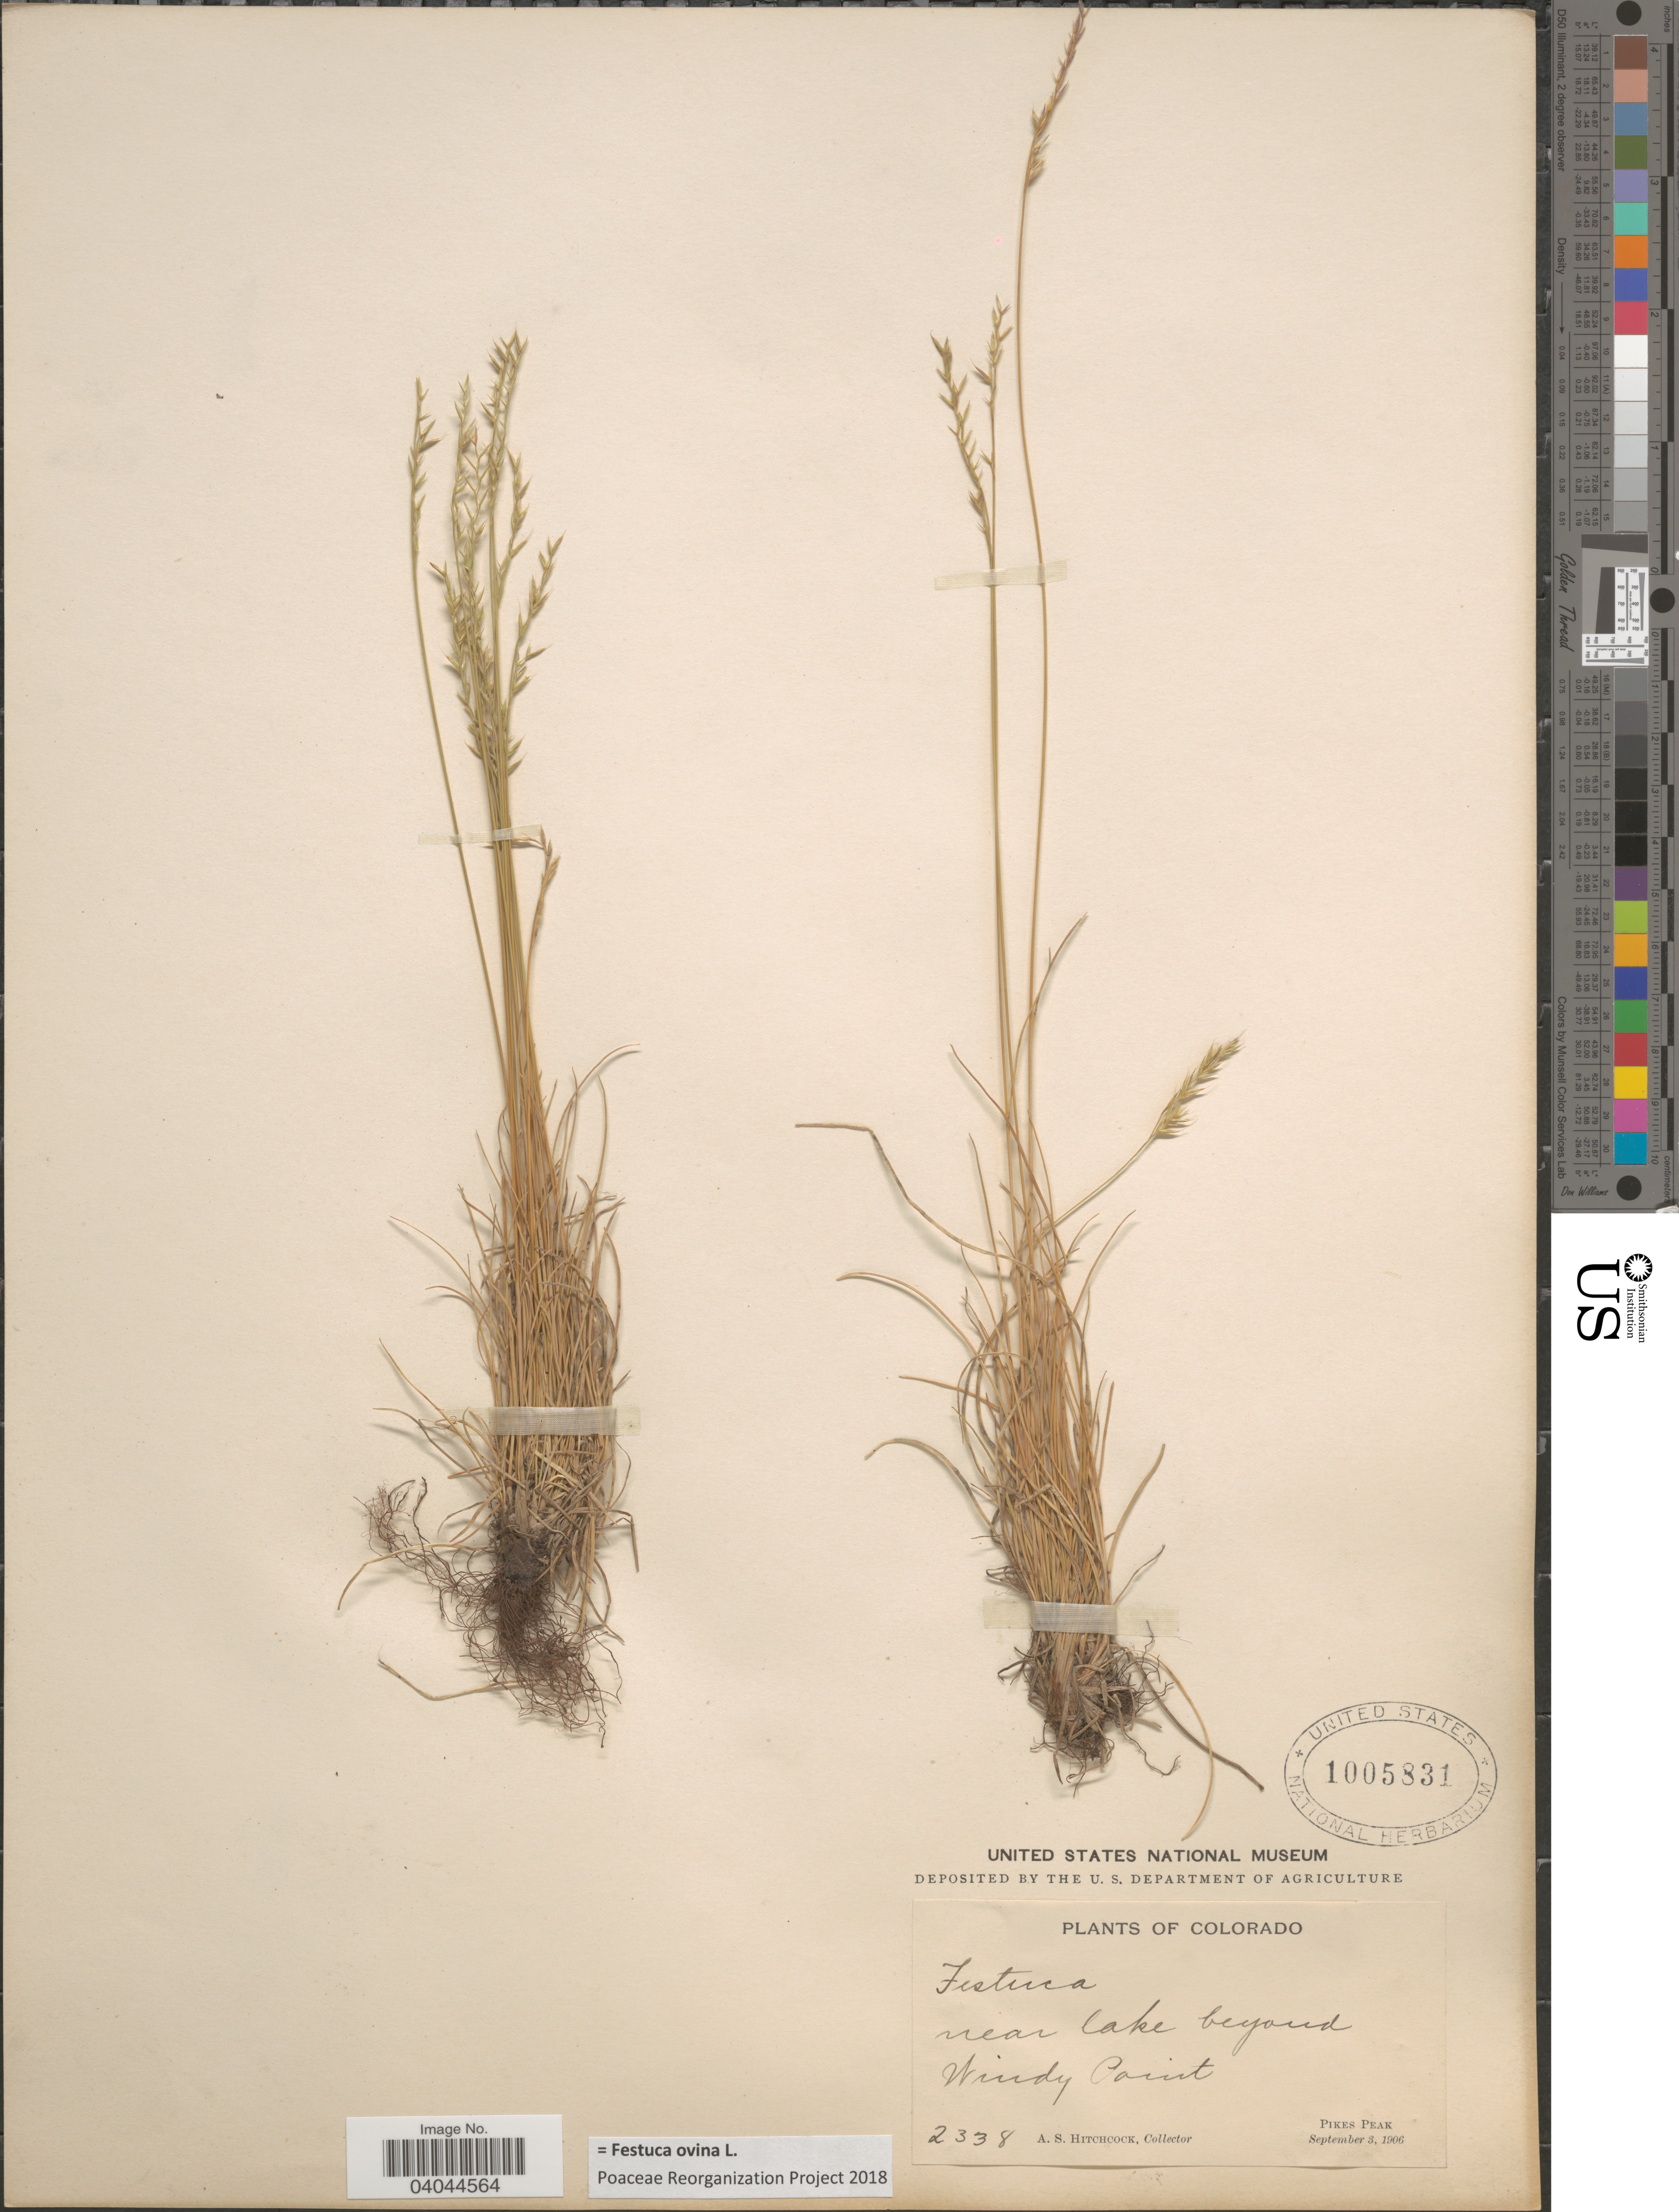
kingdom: Plantae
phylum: Tracheophyta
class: Liliopsida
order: Poales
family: Poaceae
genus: Festuca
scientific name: Festuca ovina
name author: L.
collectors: A. S. Hitchcock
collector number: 2338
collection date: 1906-09-03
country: United States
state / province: Colorado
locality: Near lake beyond Windy Point. Pikes Peak.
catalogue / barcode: US 1005831